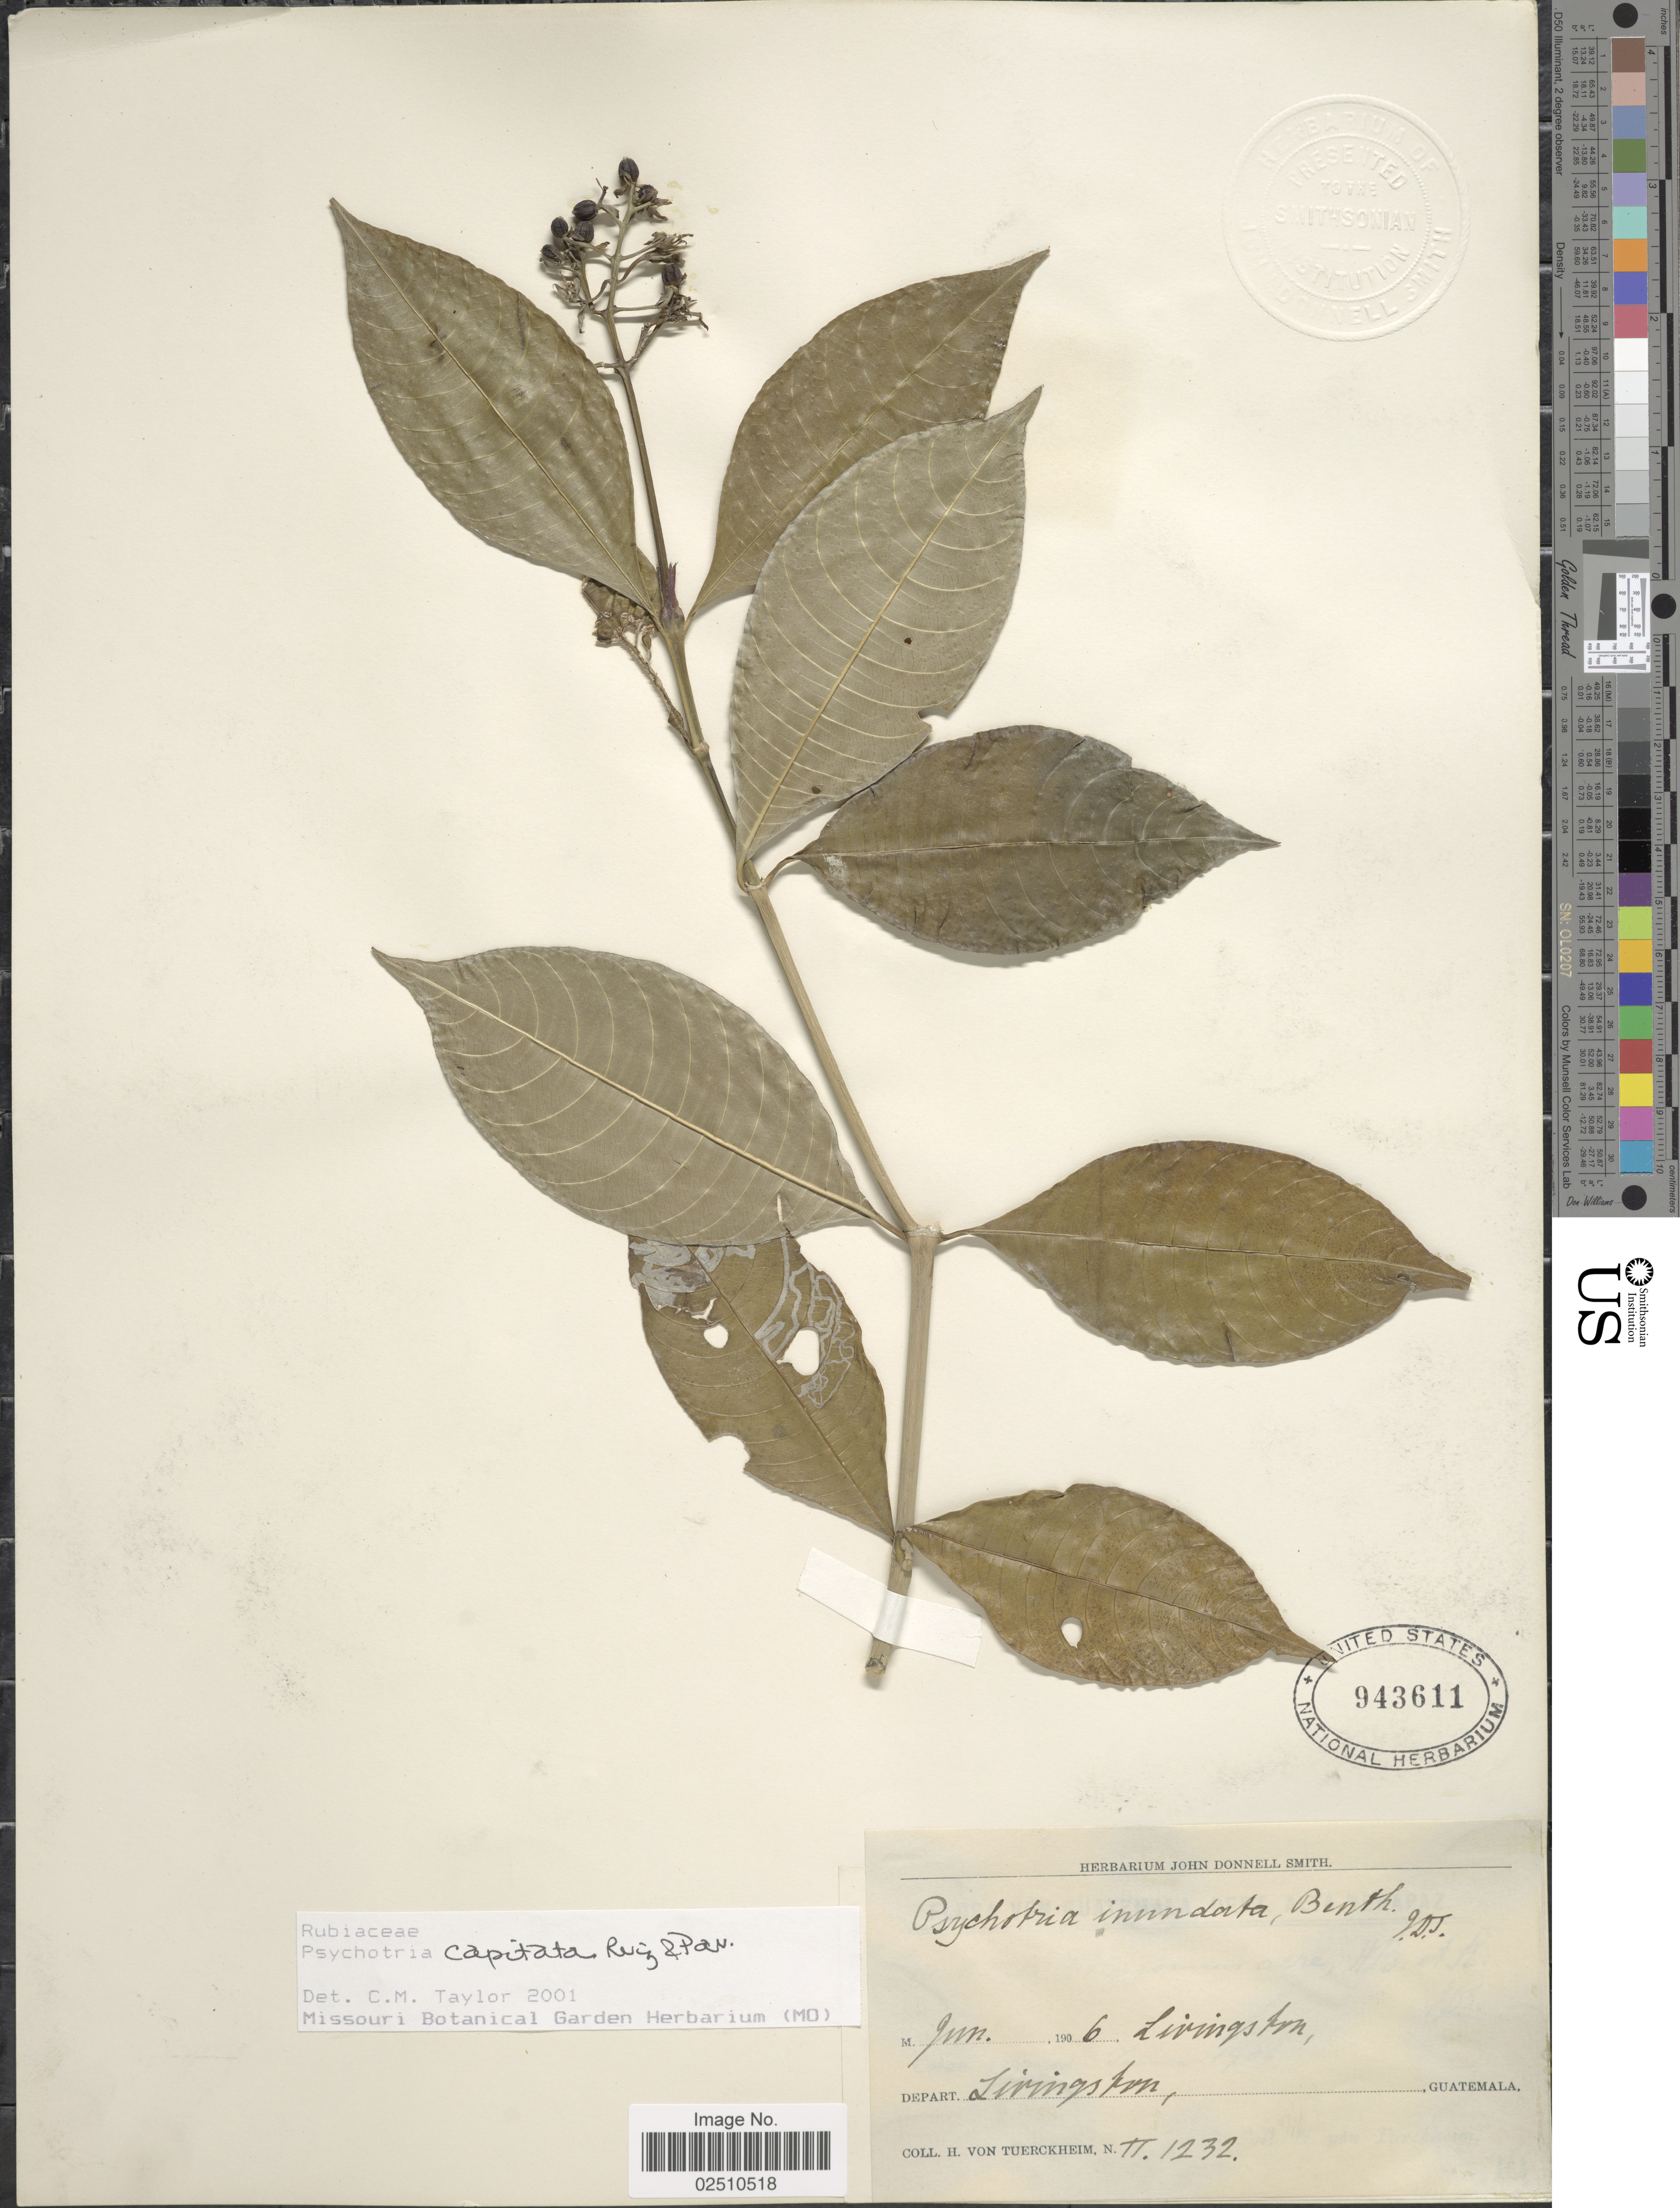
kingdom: Plantae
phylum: Tracheophyta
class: Magnoliopsida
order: Gentianales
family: Rubiaceae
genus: Psychotria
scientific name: Psychotria capitata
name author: Ruiz & Pav.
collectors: H. von Türckheim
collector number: II 1232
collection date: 1906-06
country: Guatemala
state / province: Izabal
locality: Livingston, Depart. Livingston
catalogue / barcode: US 943611